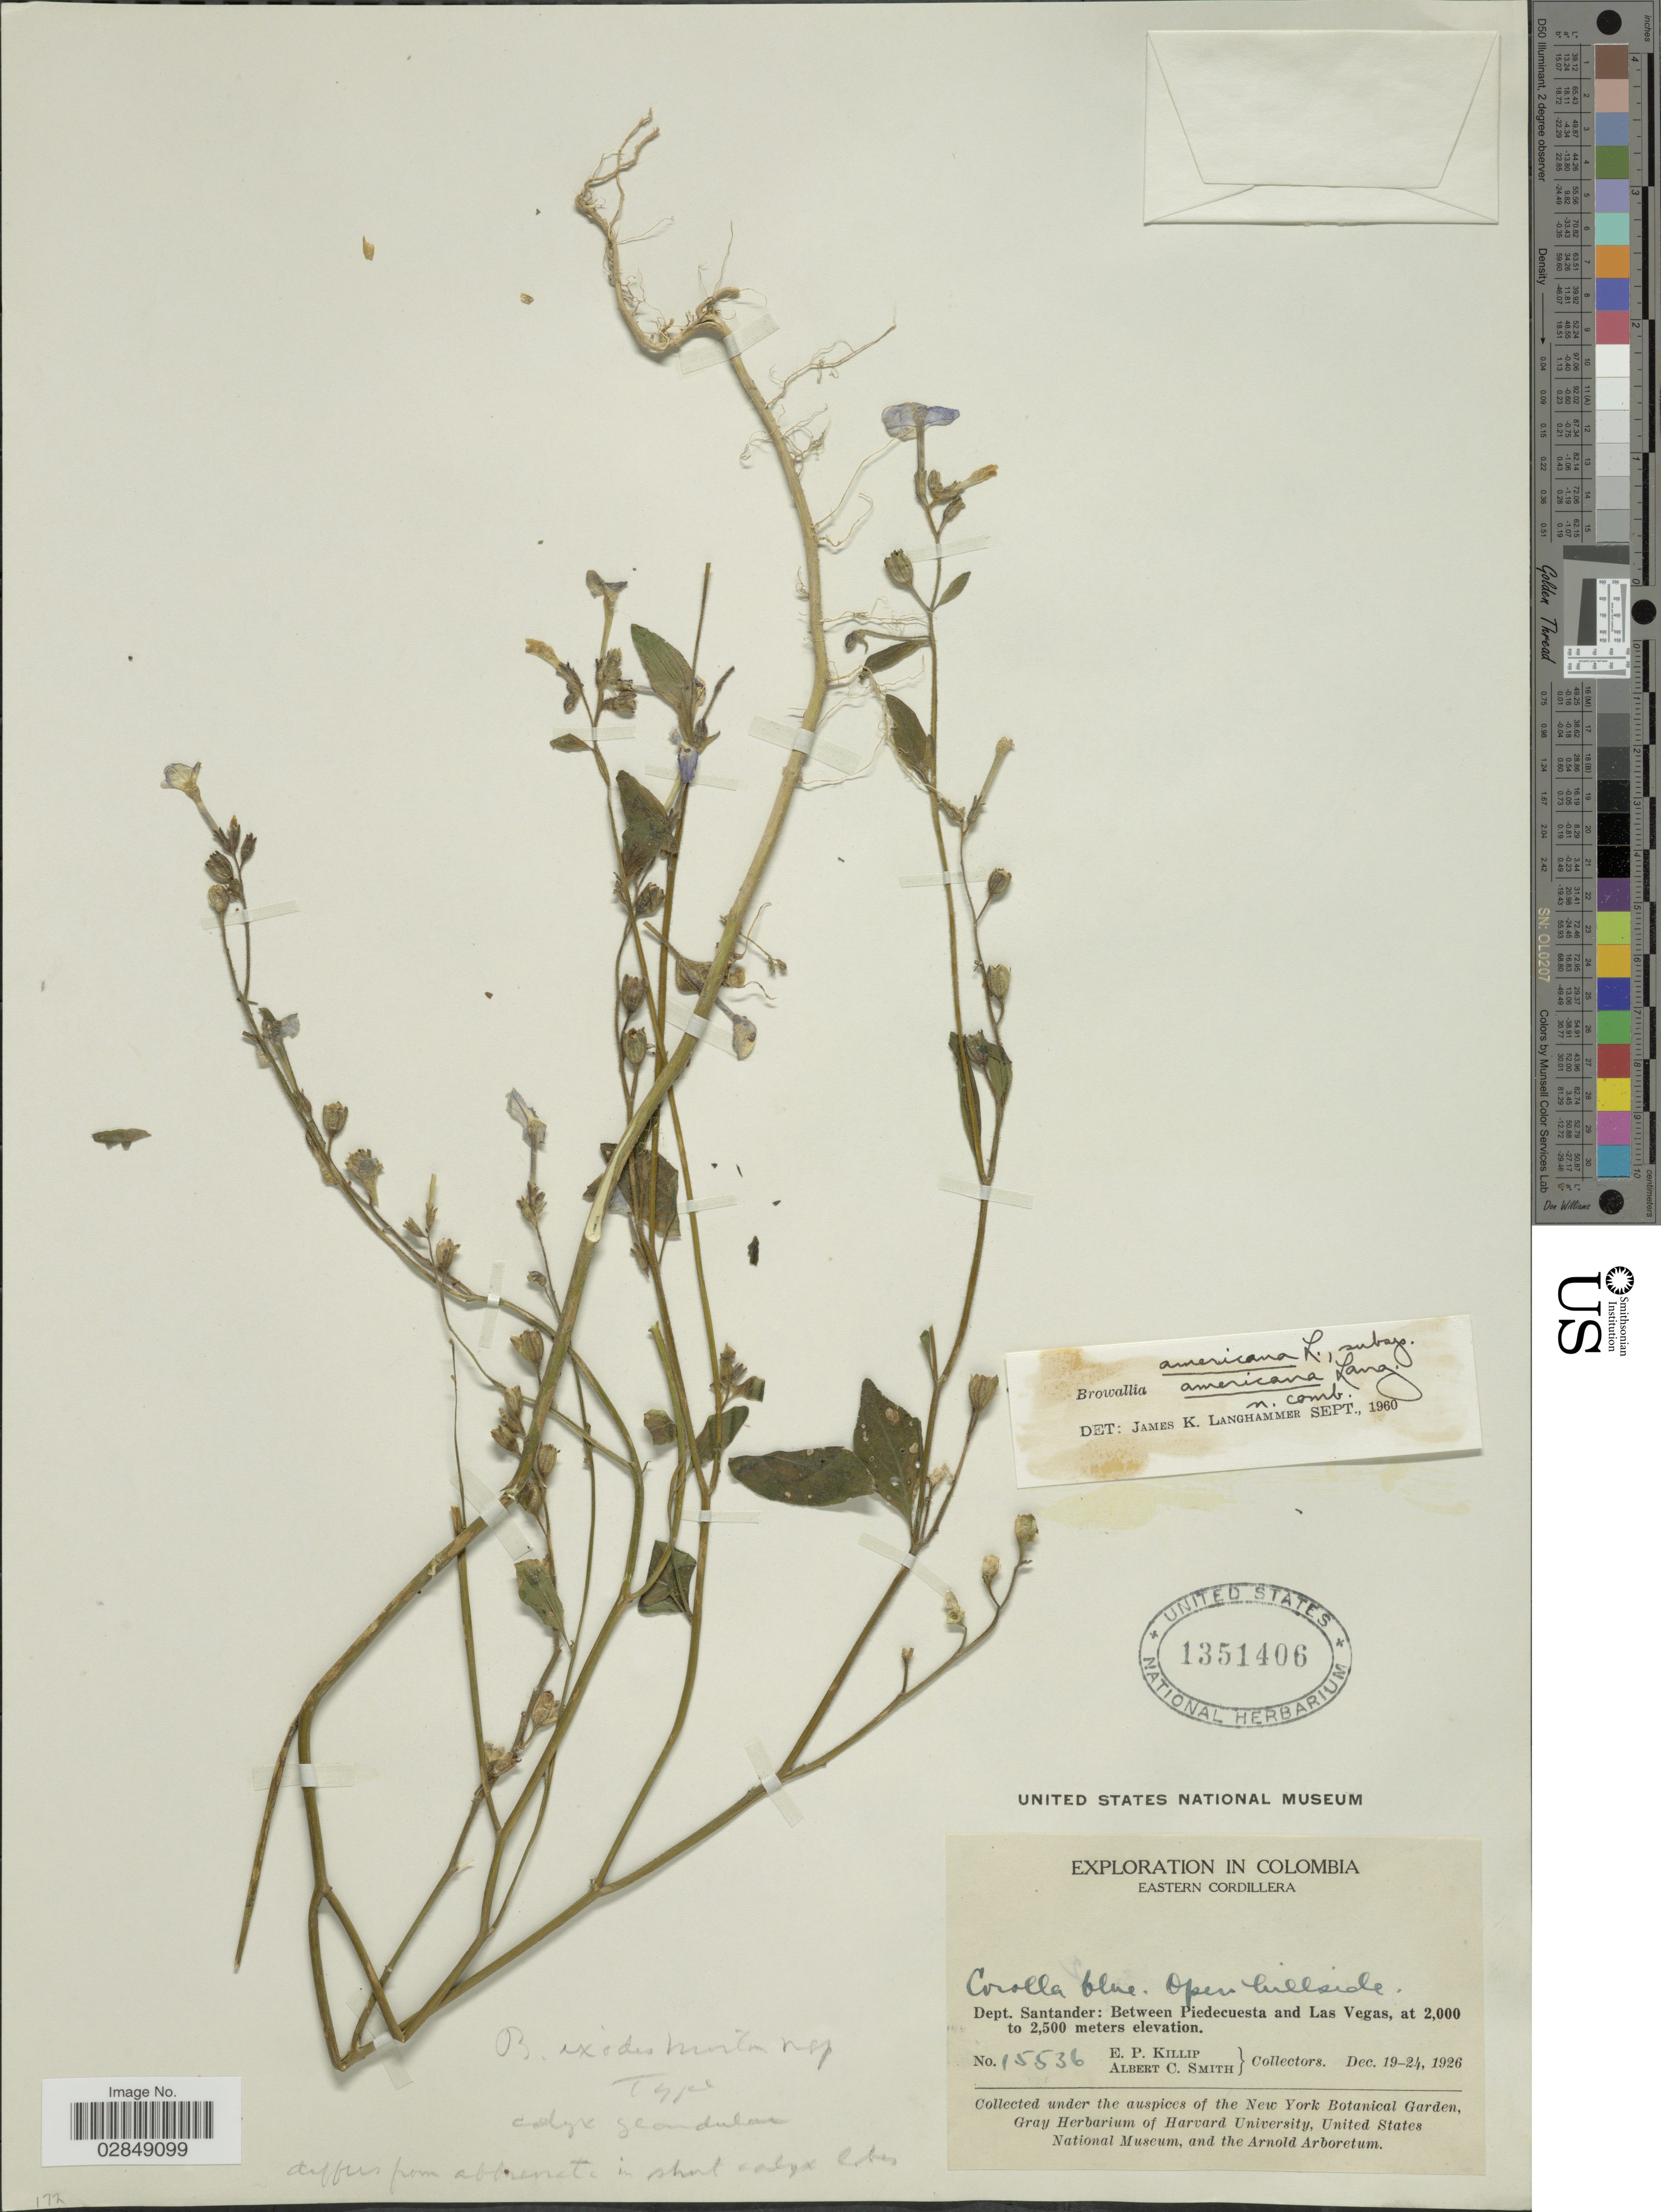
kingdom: Plantae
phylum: Tracheophyta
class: Magnoliopsida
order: Solanales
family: Solanaceae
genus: Browallia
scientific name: Browallia americana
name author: L.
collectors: E. P. Killip & A. C. Smith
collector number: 15536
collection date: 1926-12-19/1926-12-24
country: Colombia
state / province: Santander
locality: Eastern Cordillera. Dept. Santander: Between Piedecuesta and Las Vegas.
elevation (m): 2000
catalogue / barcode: US 1351406